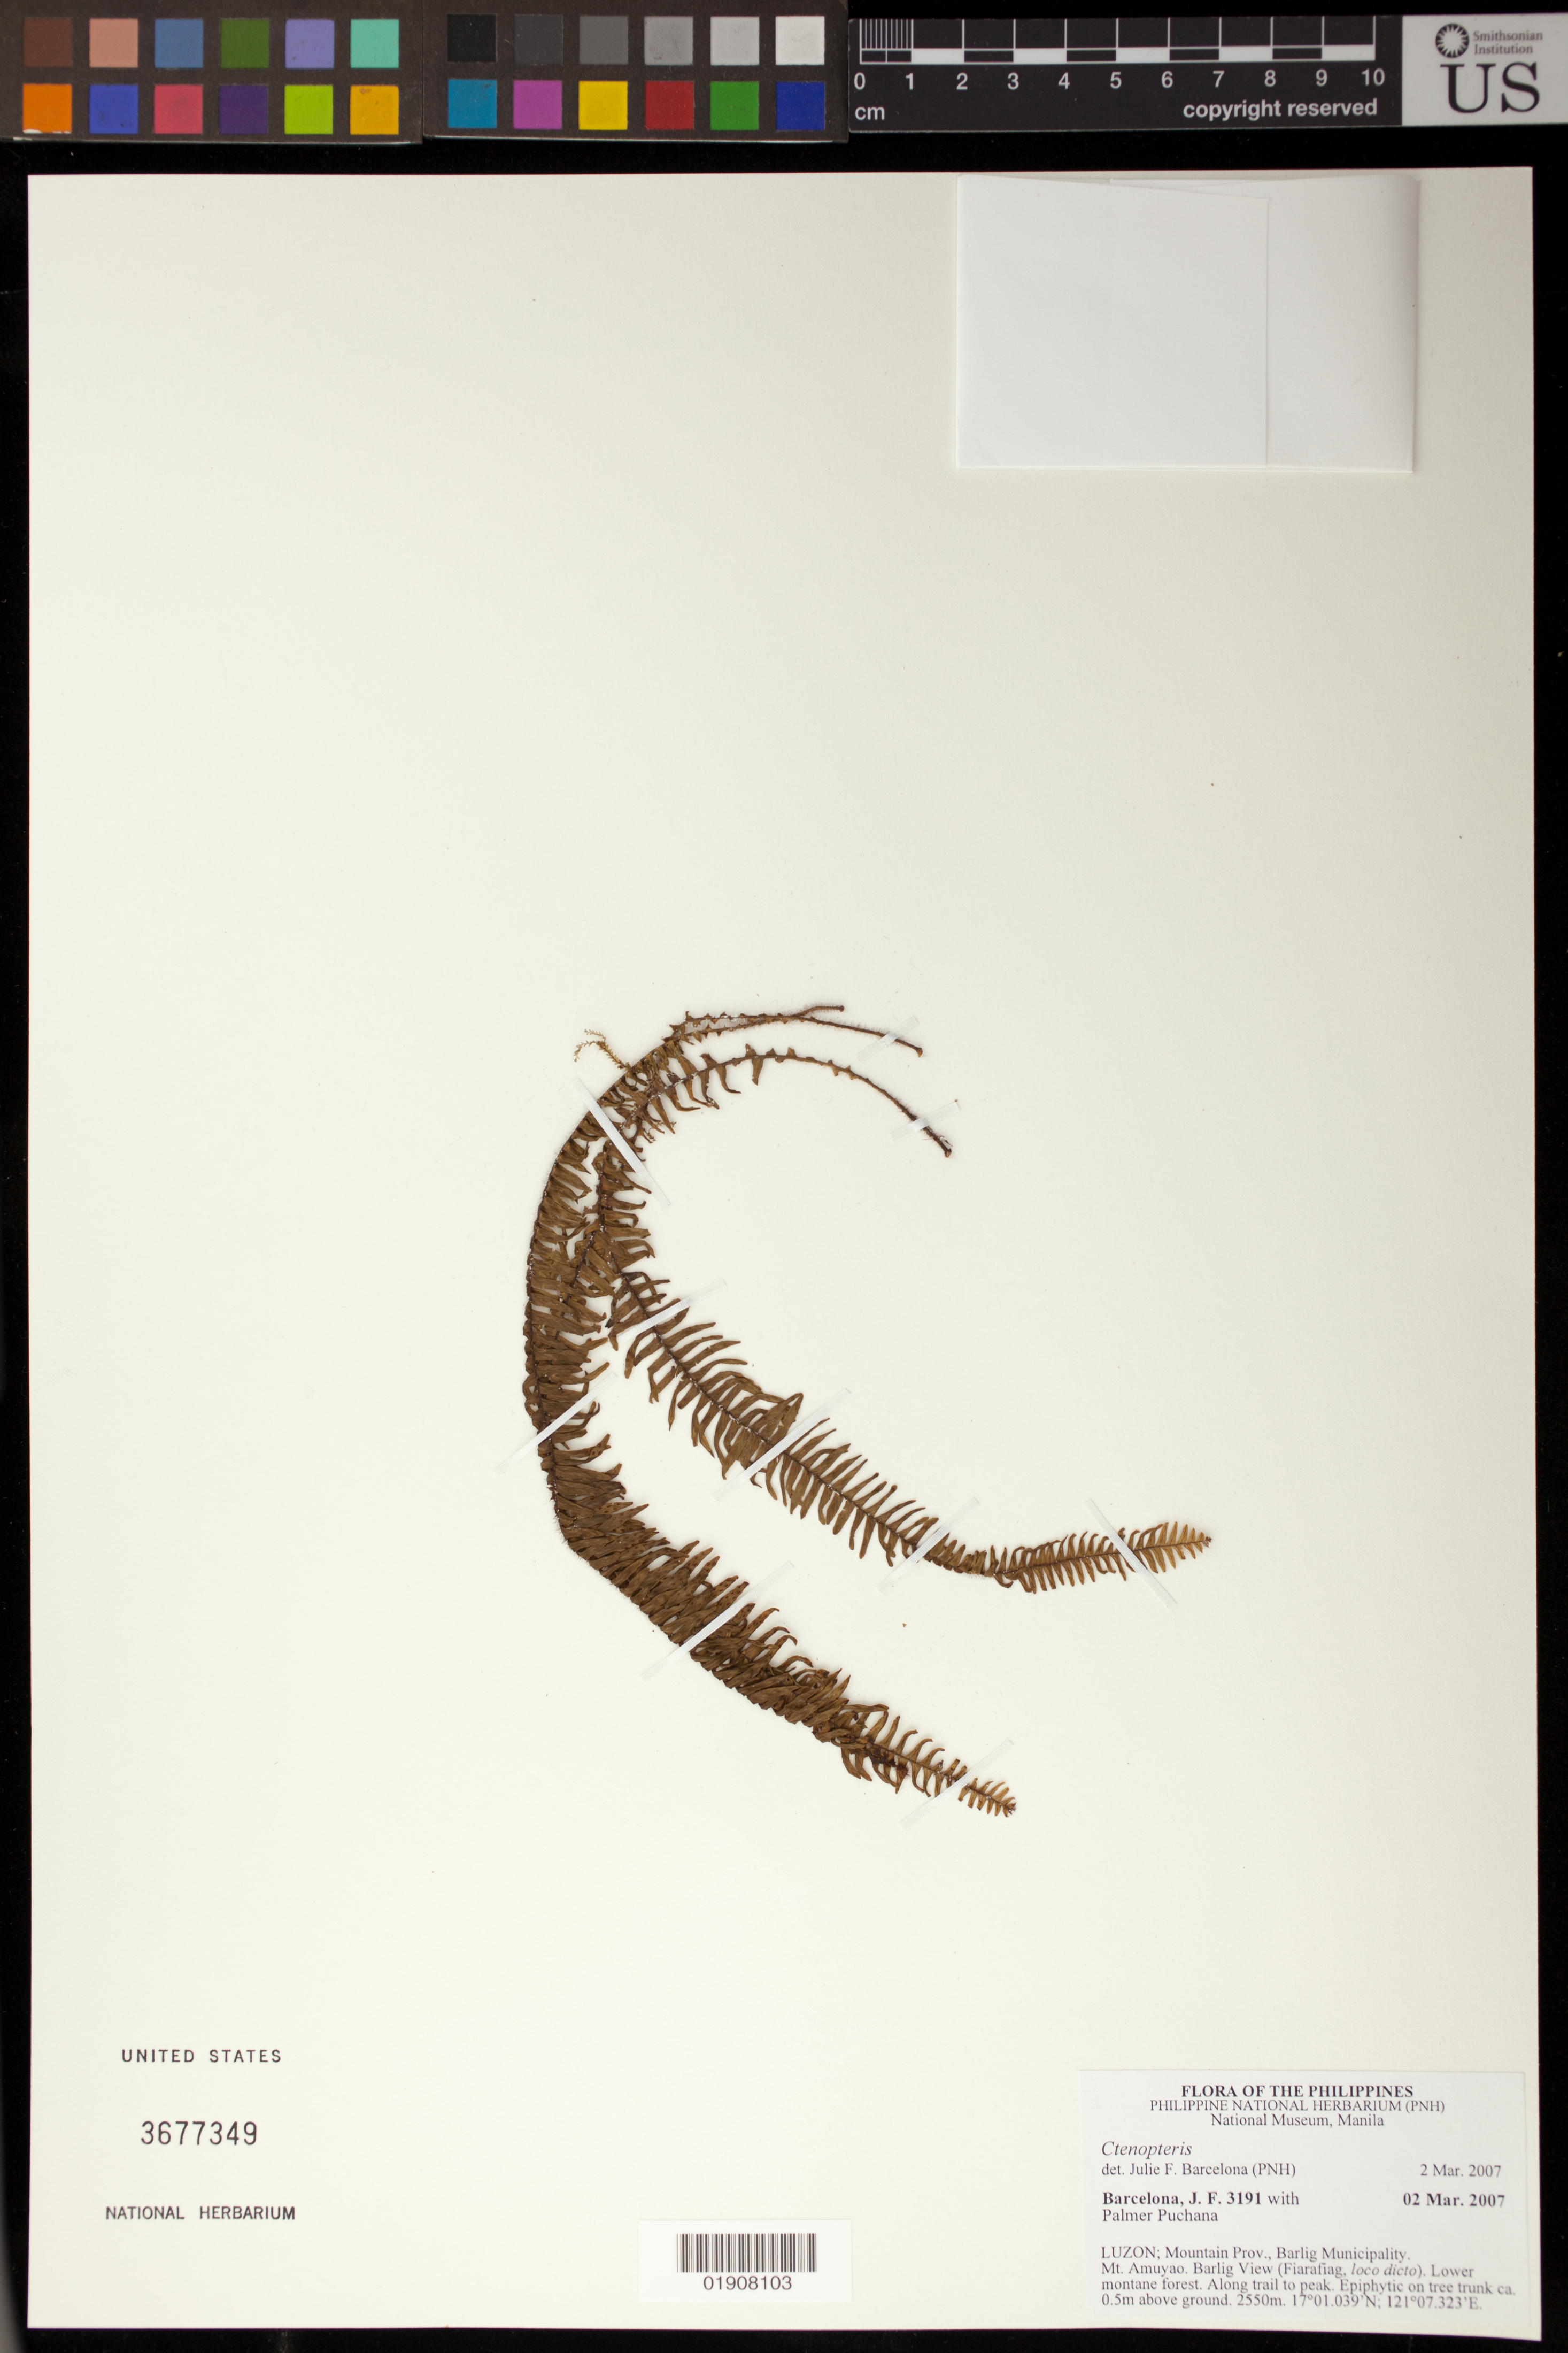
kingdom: Plantae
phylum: Tracheophyta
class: Polypodiopsida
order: Polypodiales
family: Polypodiaceae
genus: Prosaptia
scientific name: Prosaptia sp.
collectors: J. F. Barcelona & P. Puchana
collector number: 3191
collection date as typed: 2 Mar 2007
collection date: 2007-03-02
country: Philippines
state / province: Cordillera (Administrative Region)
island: Luzon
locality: Luzon; Mountain Prov., Barlig Municipality; Mt. Amuyao, Barlig View.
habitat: Lower montane forest. Along trail to peak.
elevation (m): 2550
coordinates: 17 01.039 N, 121 07.323 E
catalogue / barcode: US 3677349